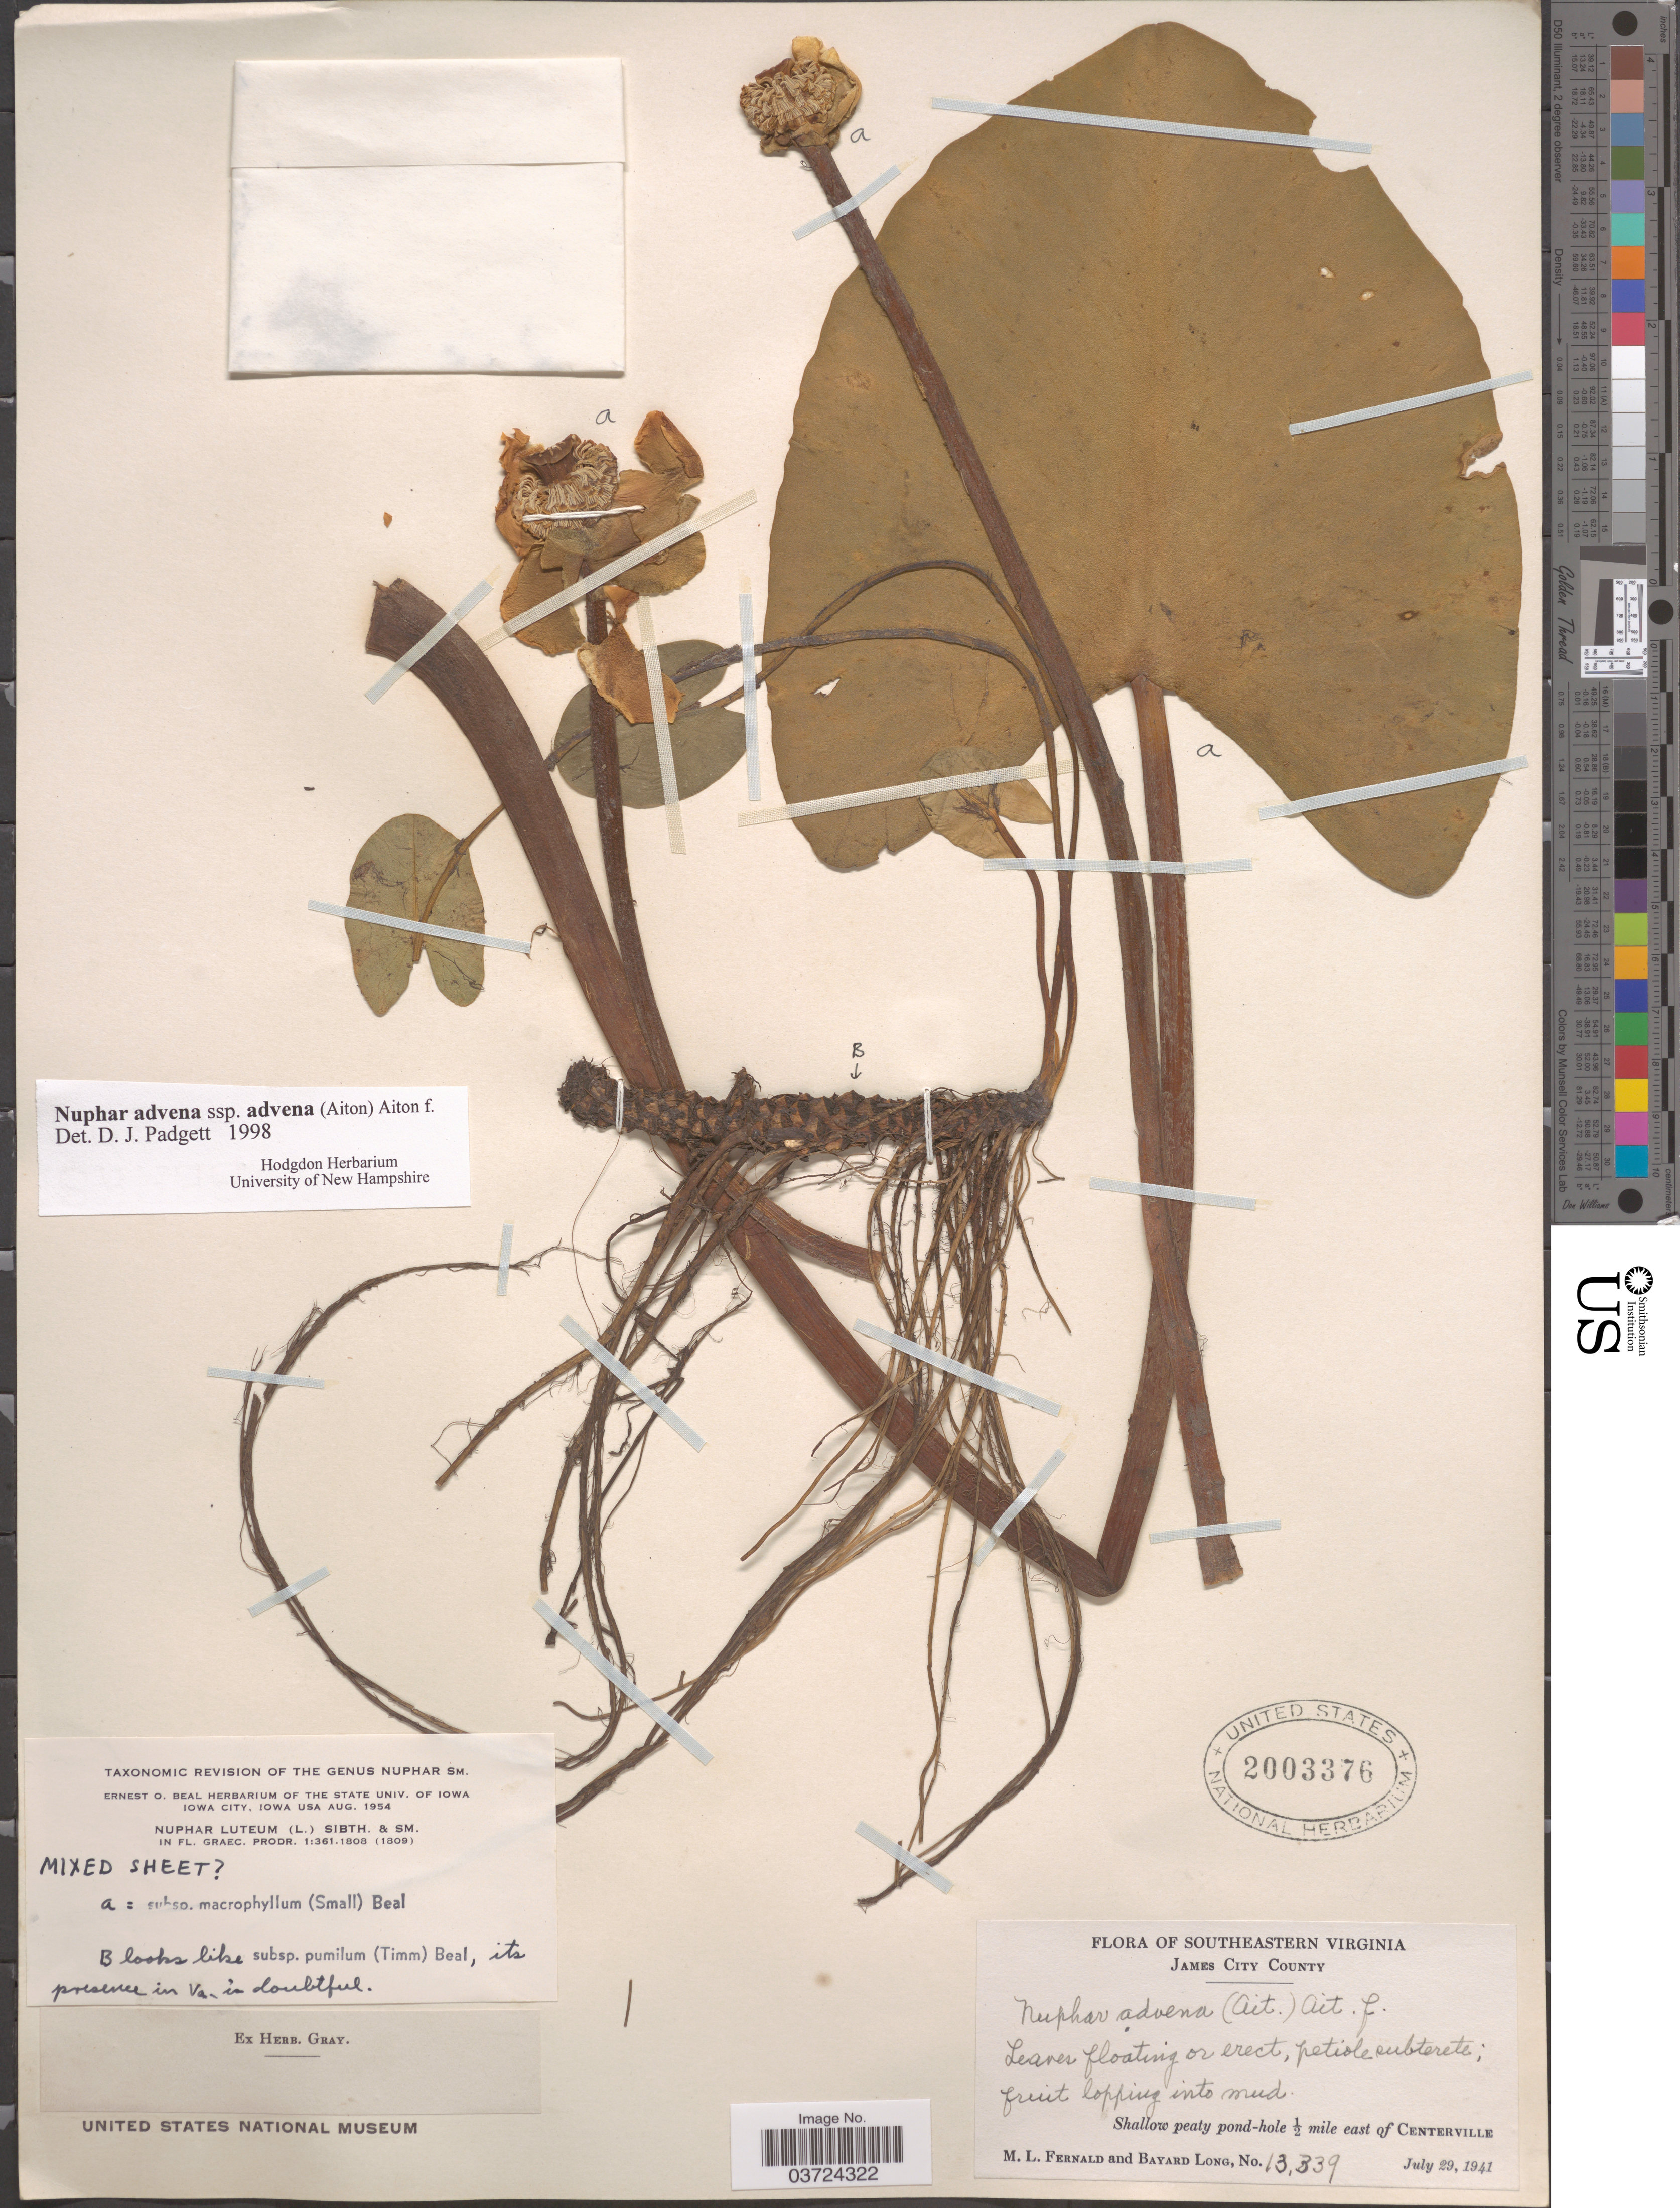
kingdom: Plantae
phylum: Tracheophyta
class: Magnoliopsida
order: Nymphaeales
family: Nymphaeaceae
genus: Nuphar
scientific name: Nuphar advena subsp. advena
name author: (Aiton) W.T. Aiton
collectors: M. L. Fernald & B. Long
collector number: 13339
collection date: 1941-07-29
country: United States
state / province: Virginia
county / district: James City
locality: Southeastern Virginia. James City County. Shallow peaty pond-hole ½ mile east of Centerville.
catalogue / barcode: US 2003376